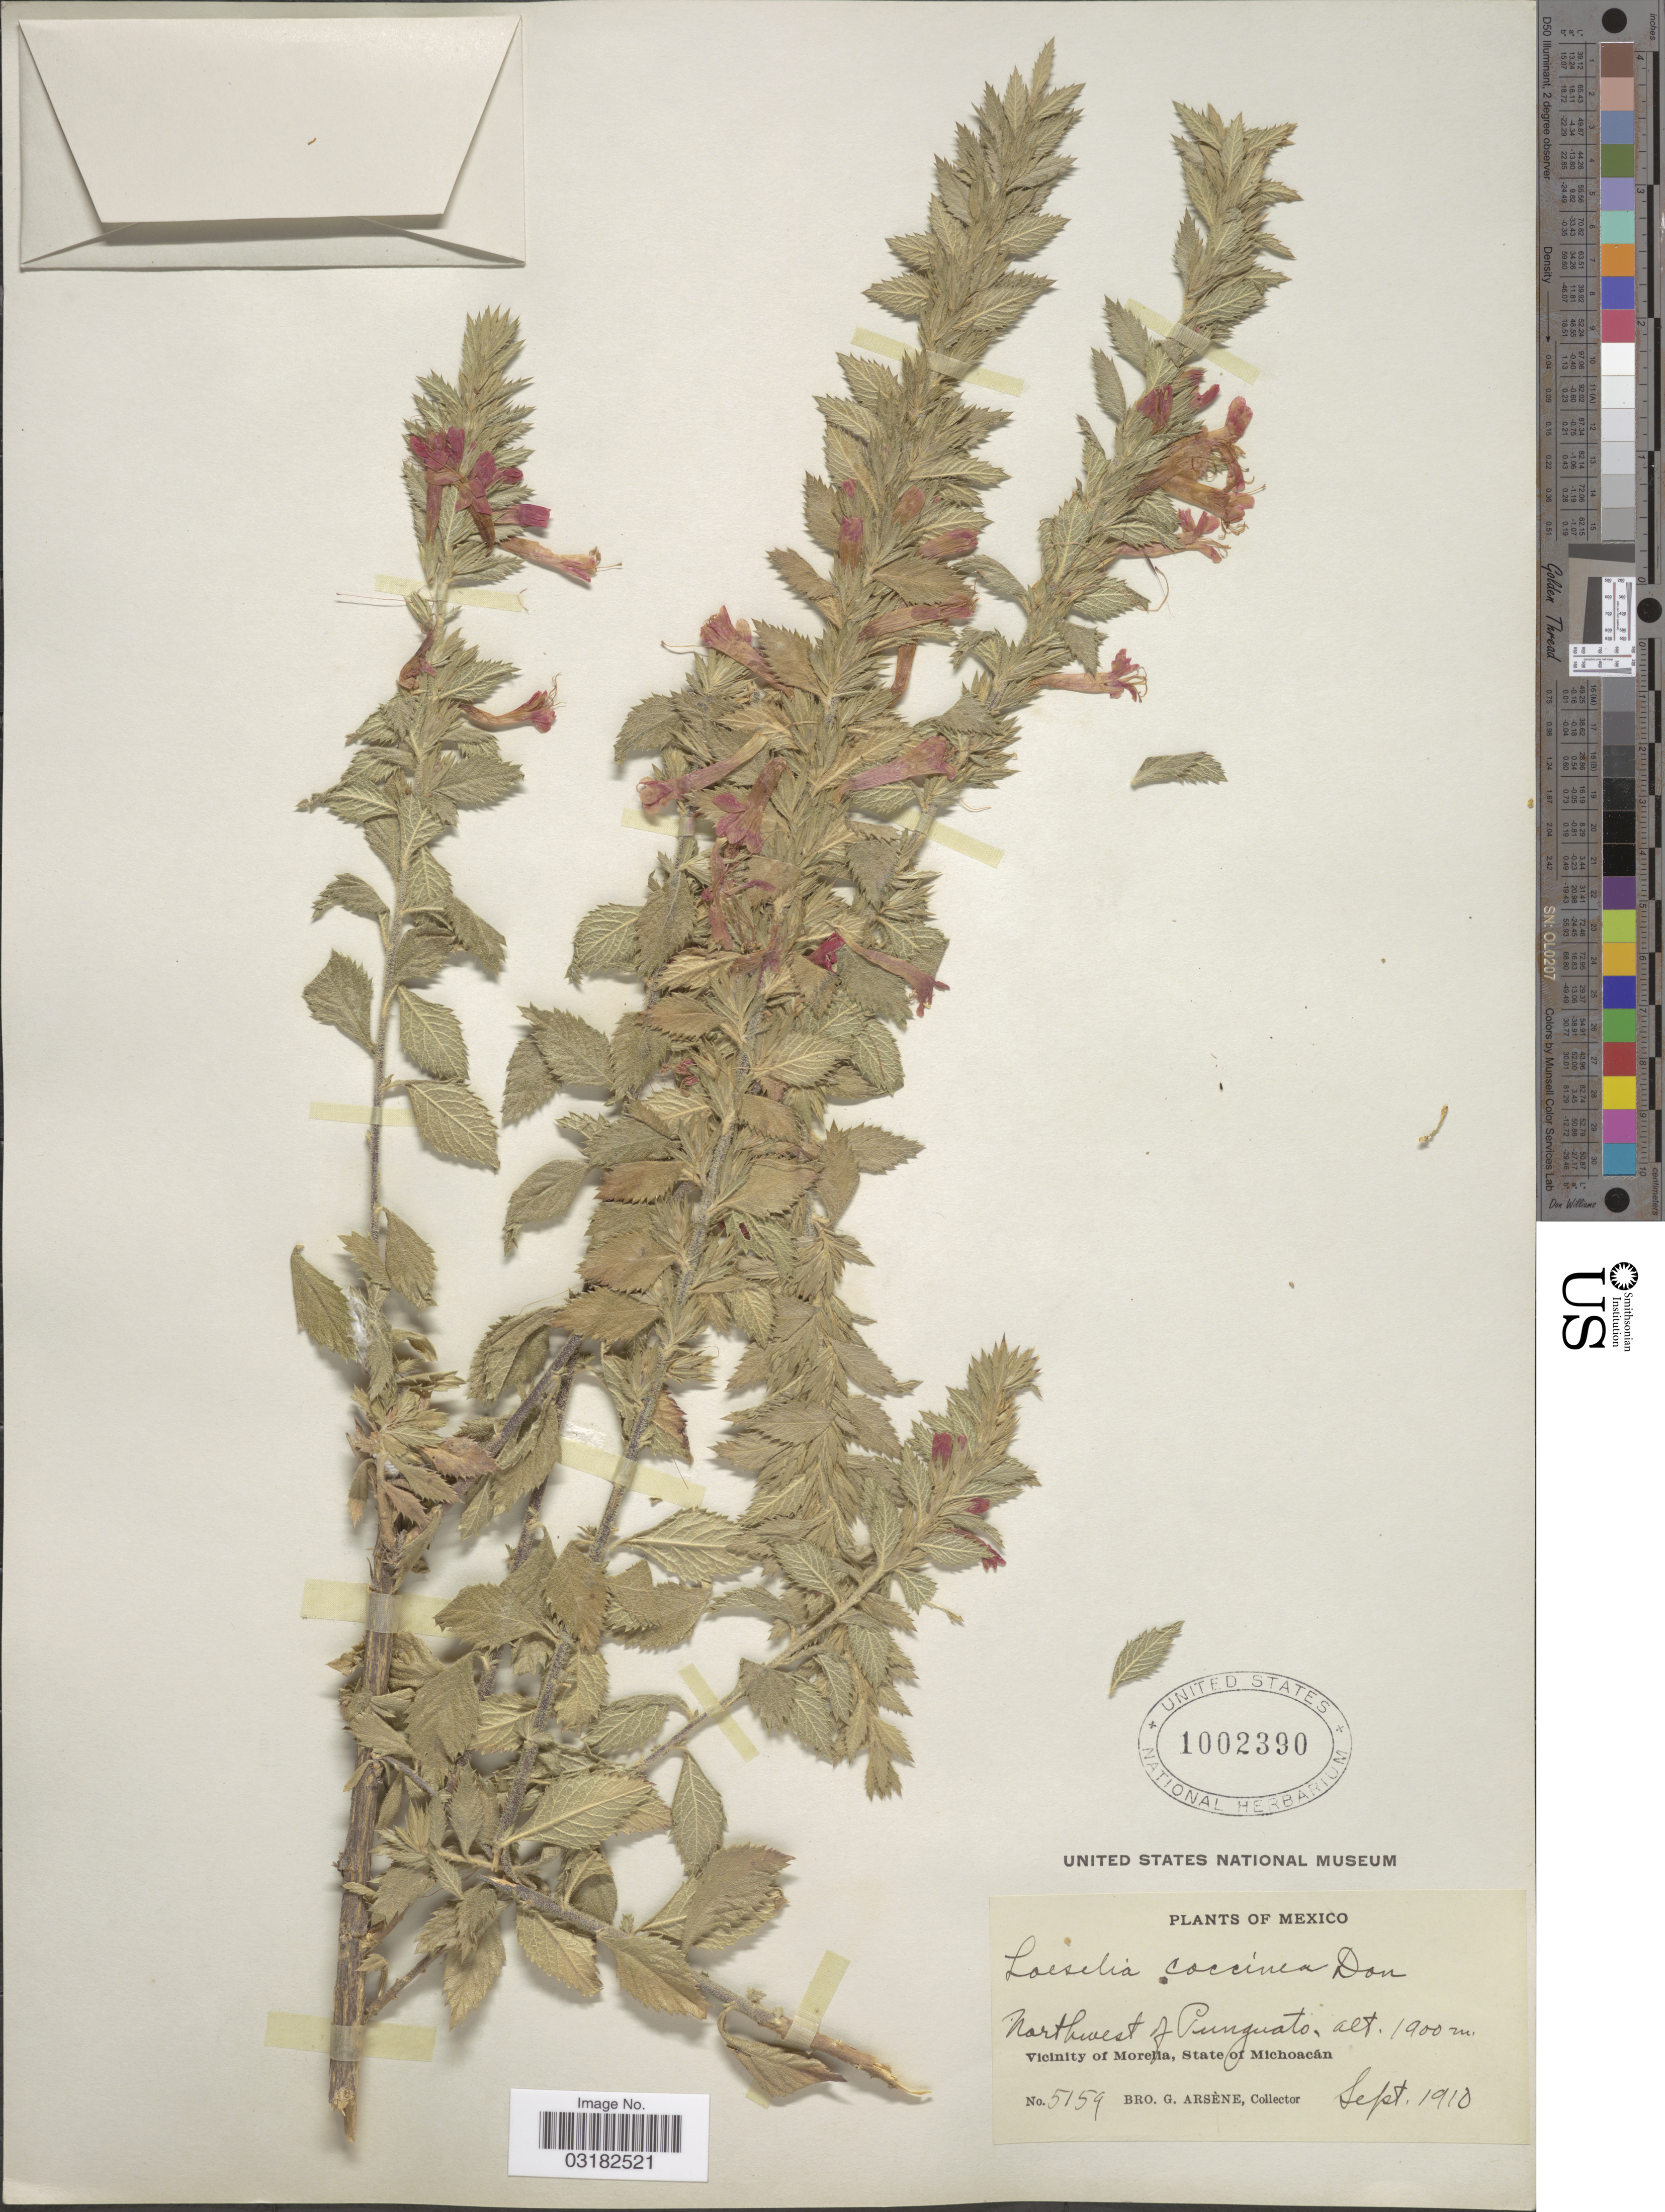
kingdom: Plantae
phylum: Tracheophyta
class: Magnoliopsida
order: Ericales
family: Polemoniaceae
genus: Loeselia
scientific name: Loeselia mexicana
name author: (Lam.) Brand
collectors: Bro. G. Arsène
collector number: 5159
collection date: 1910-09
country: Mexico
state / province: Michoacán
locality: Northwest of Punguato. Vicinity of Morelia.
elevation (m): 1900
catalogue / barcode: US 1002390